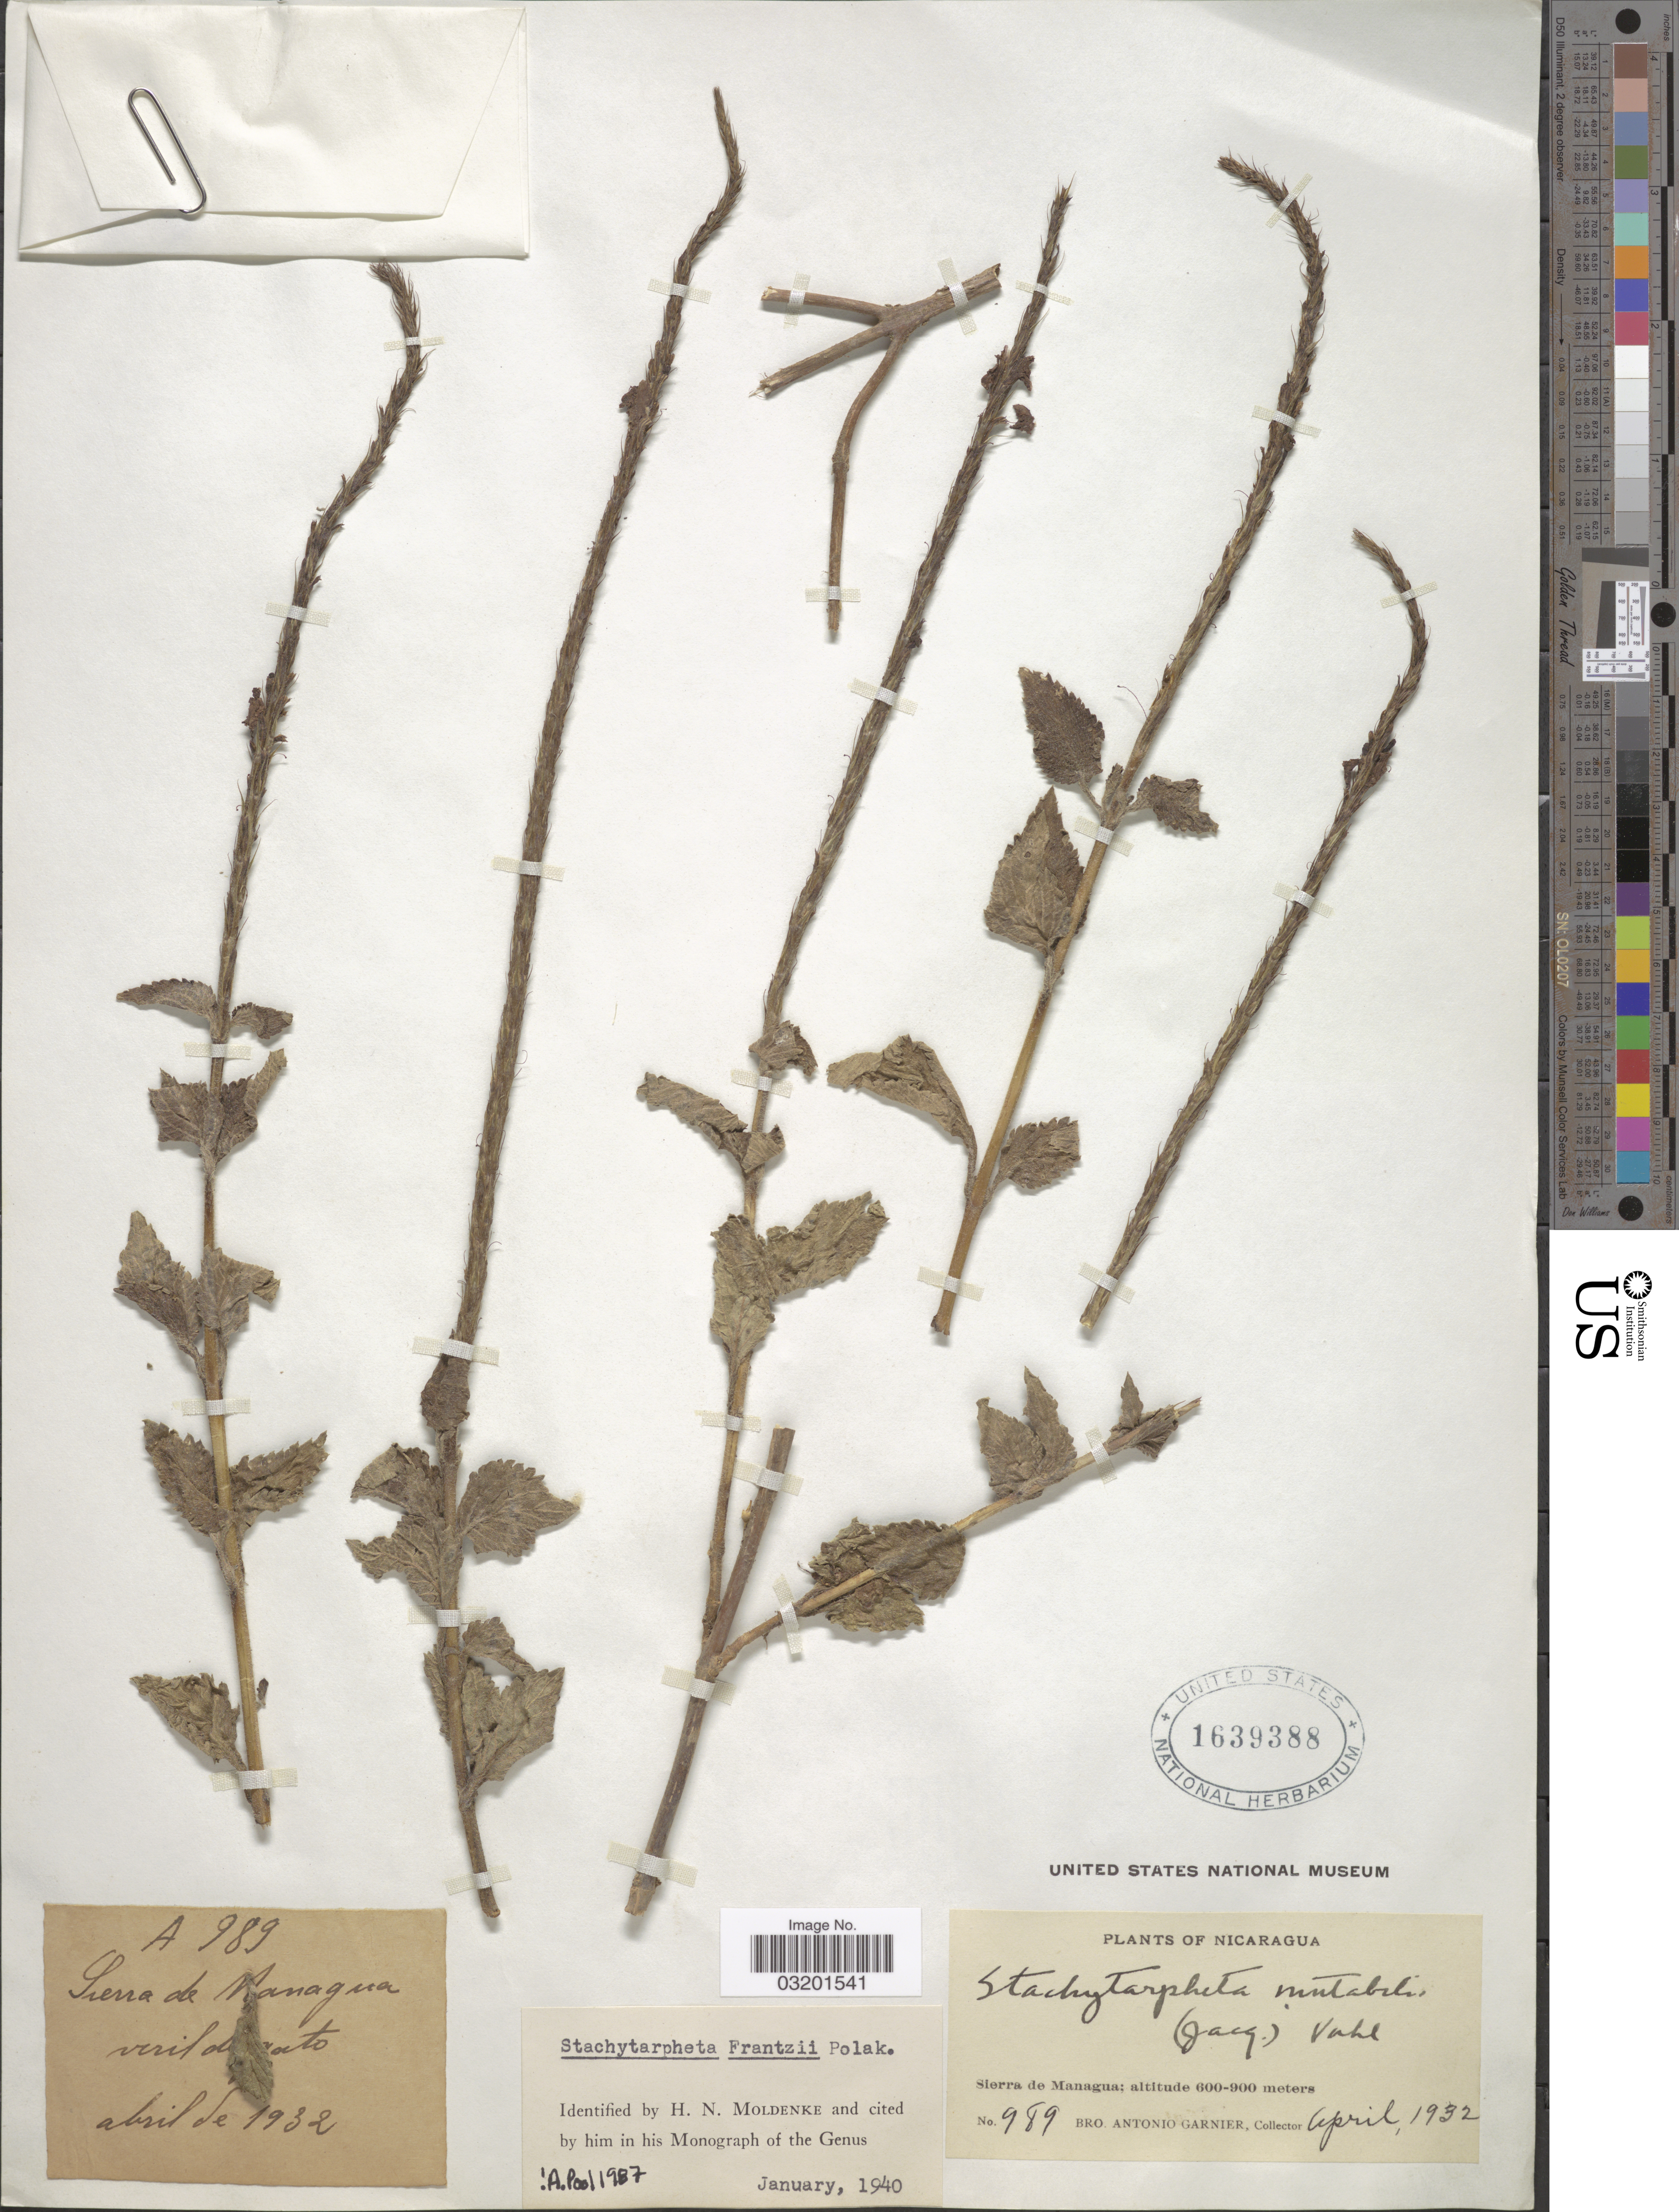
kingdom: Plantae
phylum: Tracheophyta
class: Magnoliopsida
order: Lamiales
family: Verbenaceae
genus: Stachytarpheta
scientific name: Stachytarpheta frantzii var. frantzii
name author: Pol.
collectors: Bro. A. Garnier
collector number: A989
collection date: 1932-04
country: Nicaragua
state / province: Managua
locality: Sierra de Managua.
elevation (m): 600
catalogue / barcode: US 1639388